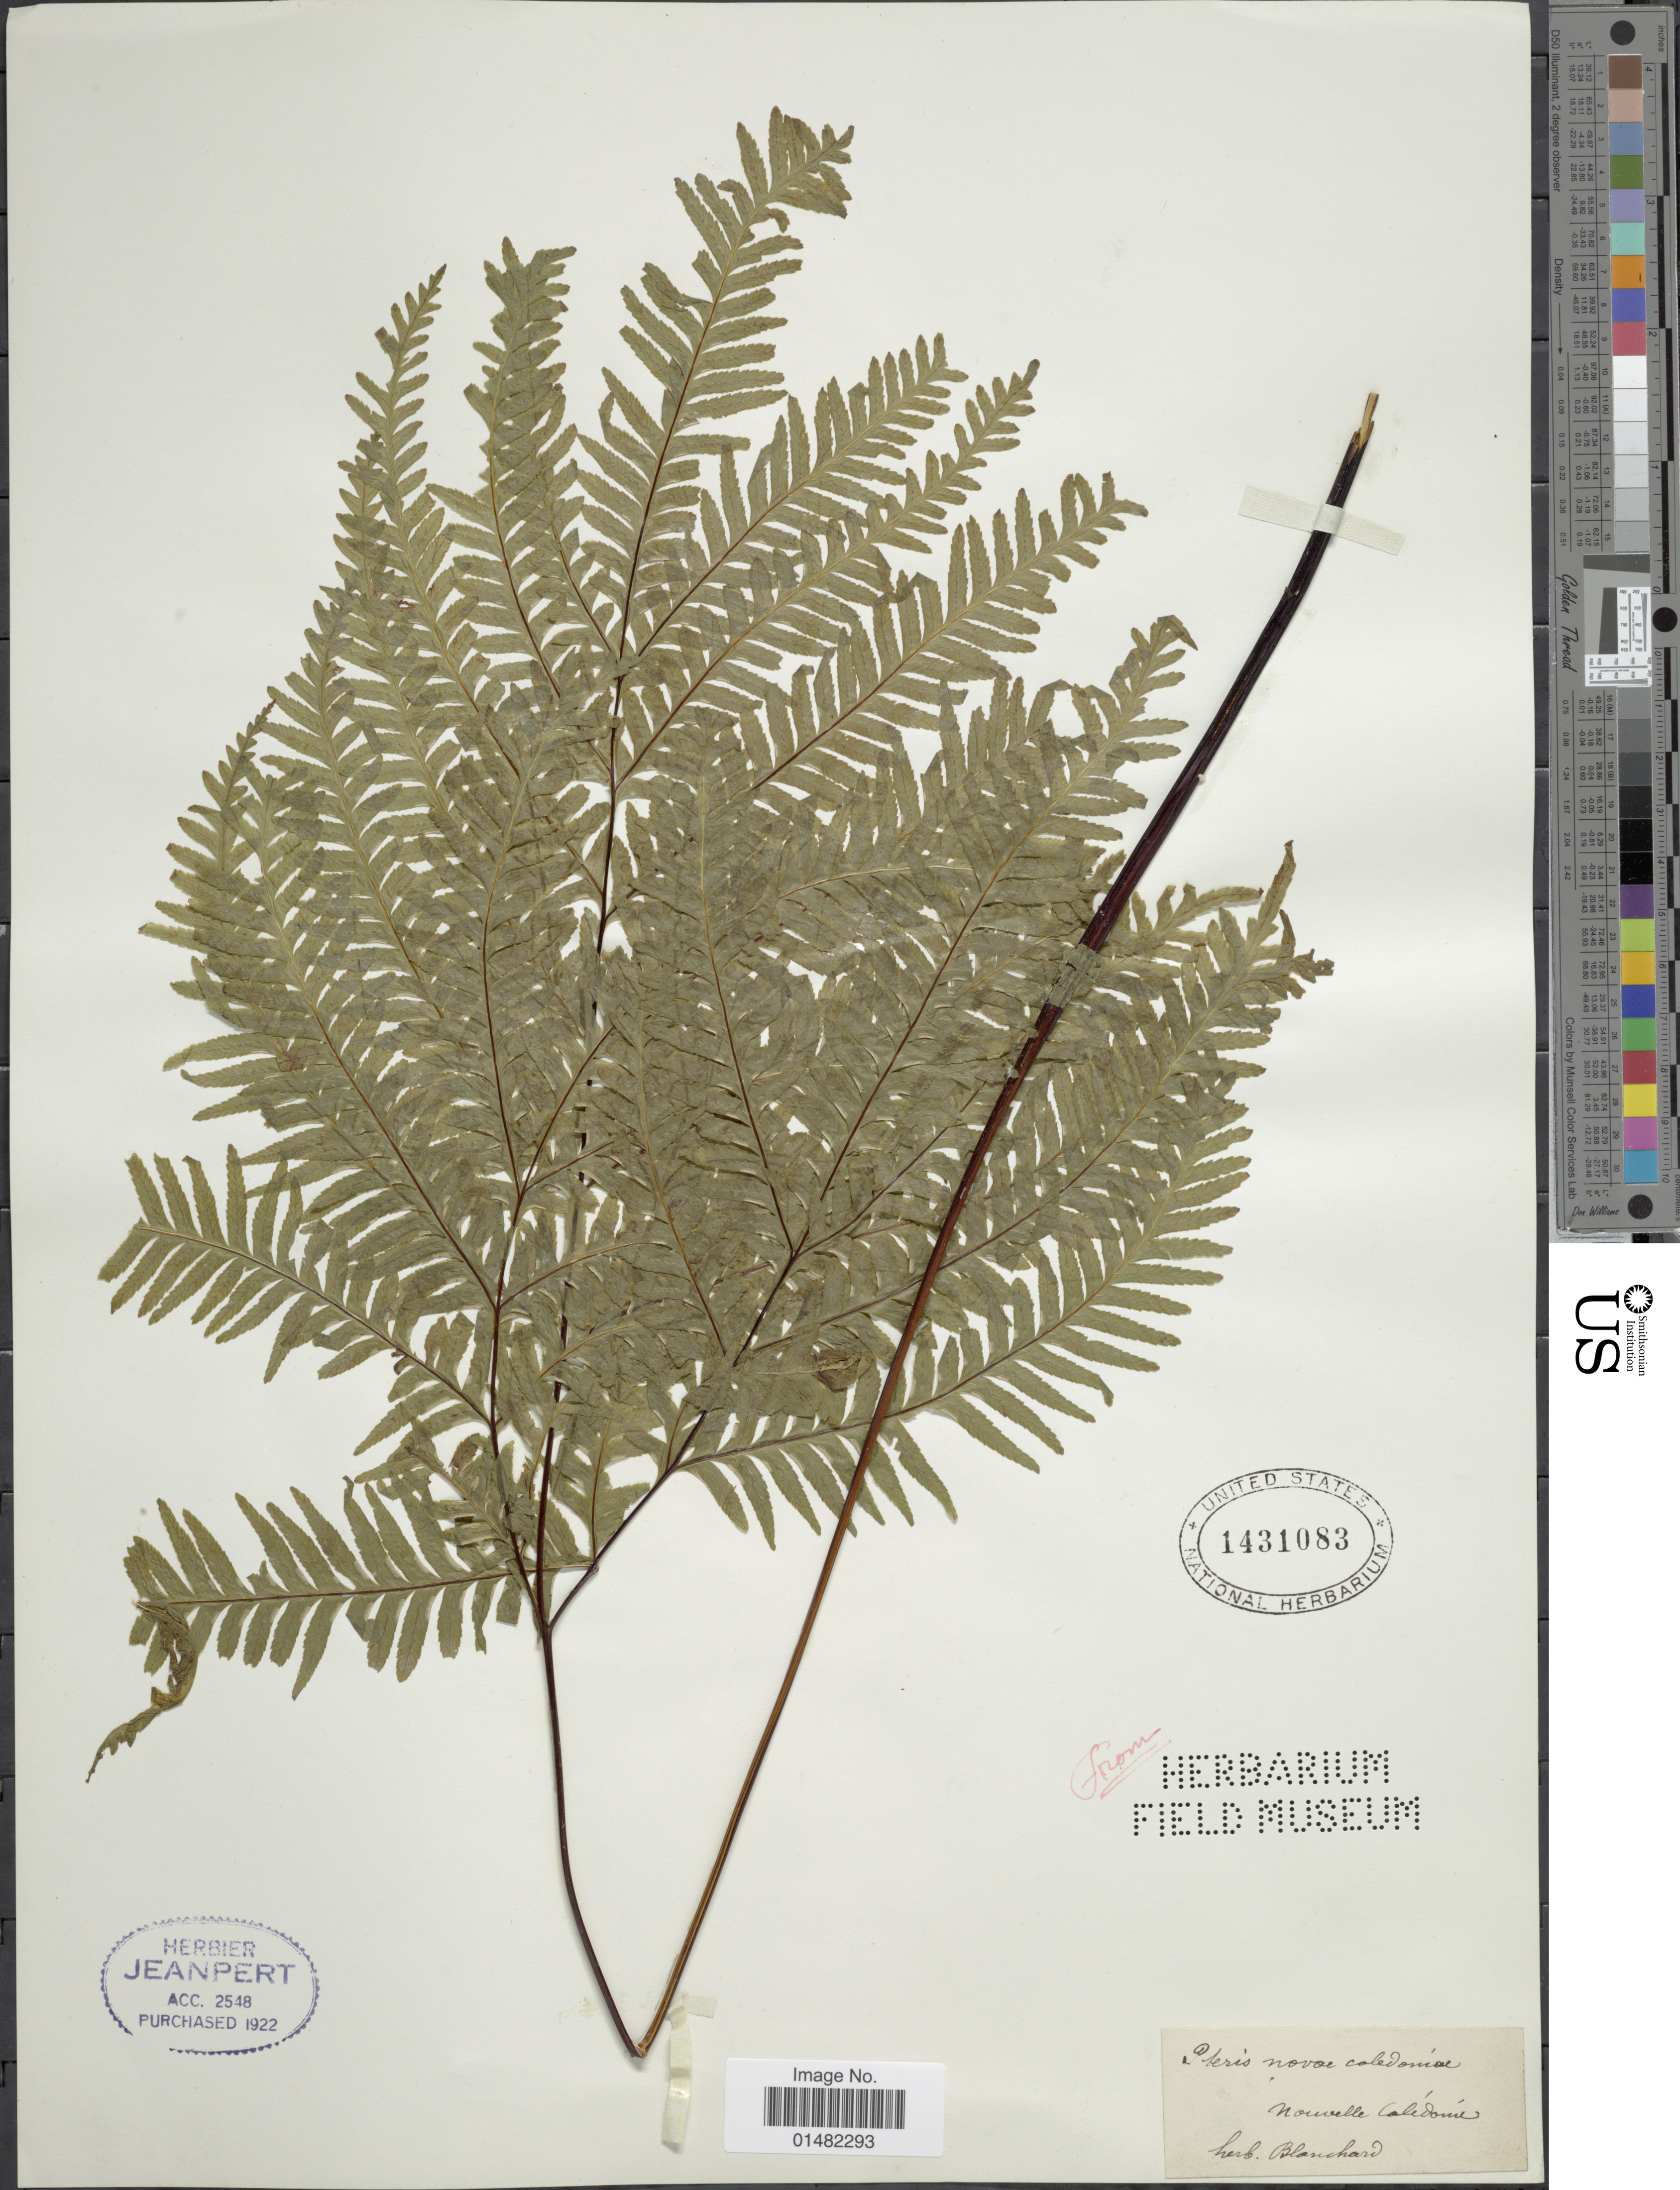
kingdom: Plantae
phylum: Tracheophyta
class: Polypodiopsida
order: Polypodiales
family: Pteridaceae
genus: Pteris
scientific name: Pteris novae-caledoniae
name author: Hook.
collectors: ex herb. F. Blanchard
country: New Caledonia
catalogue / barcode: US 1431083